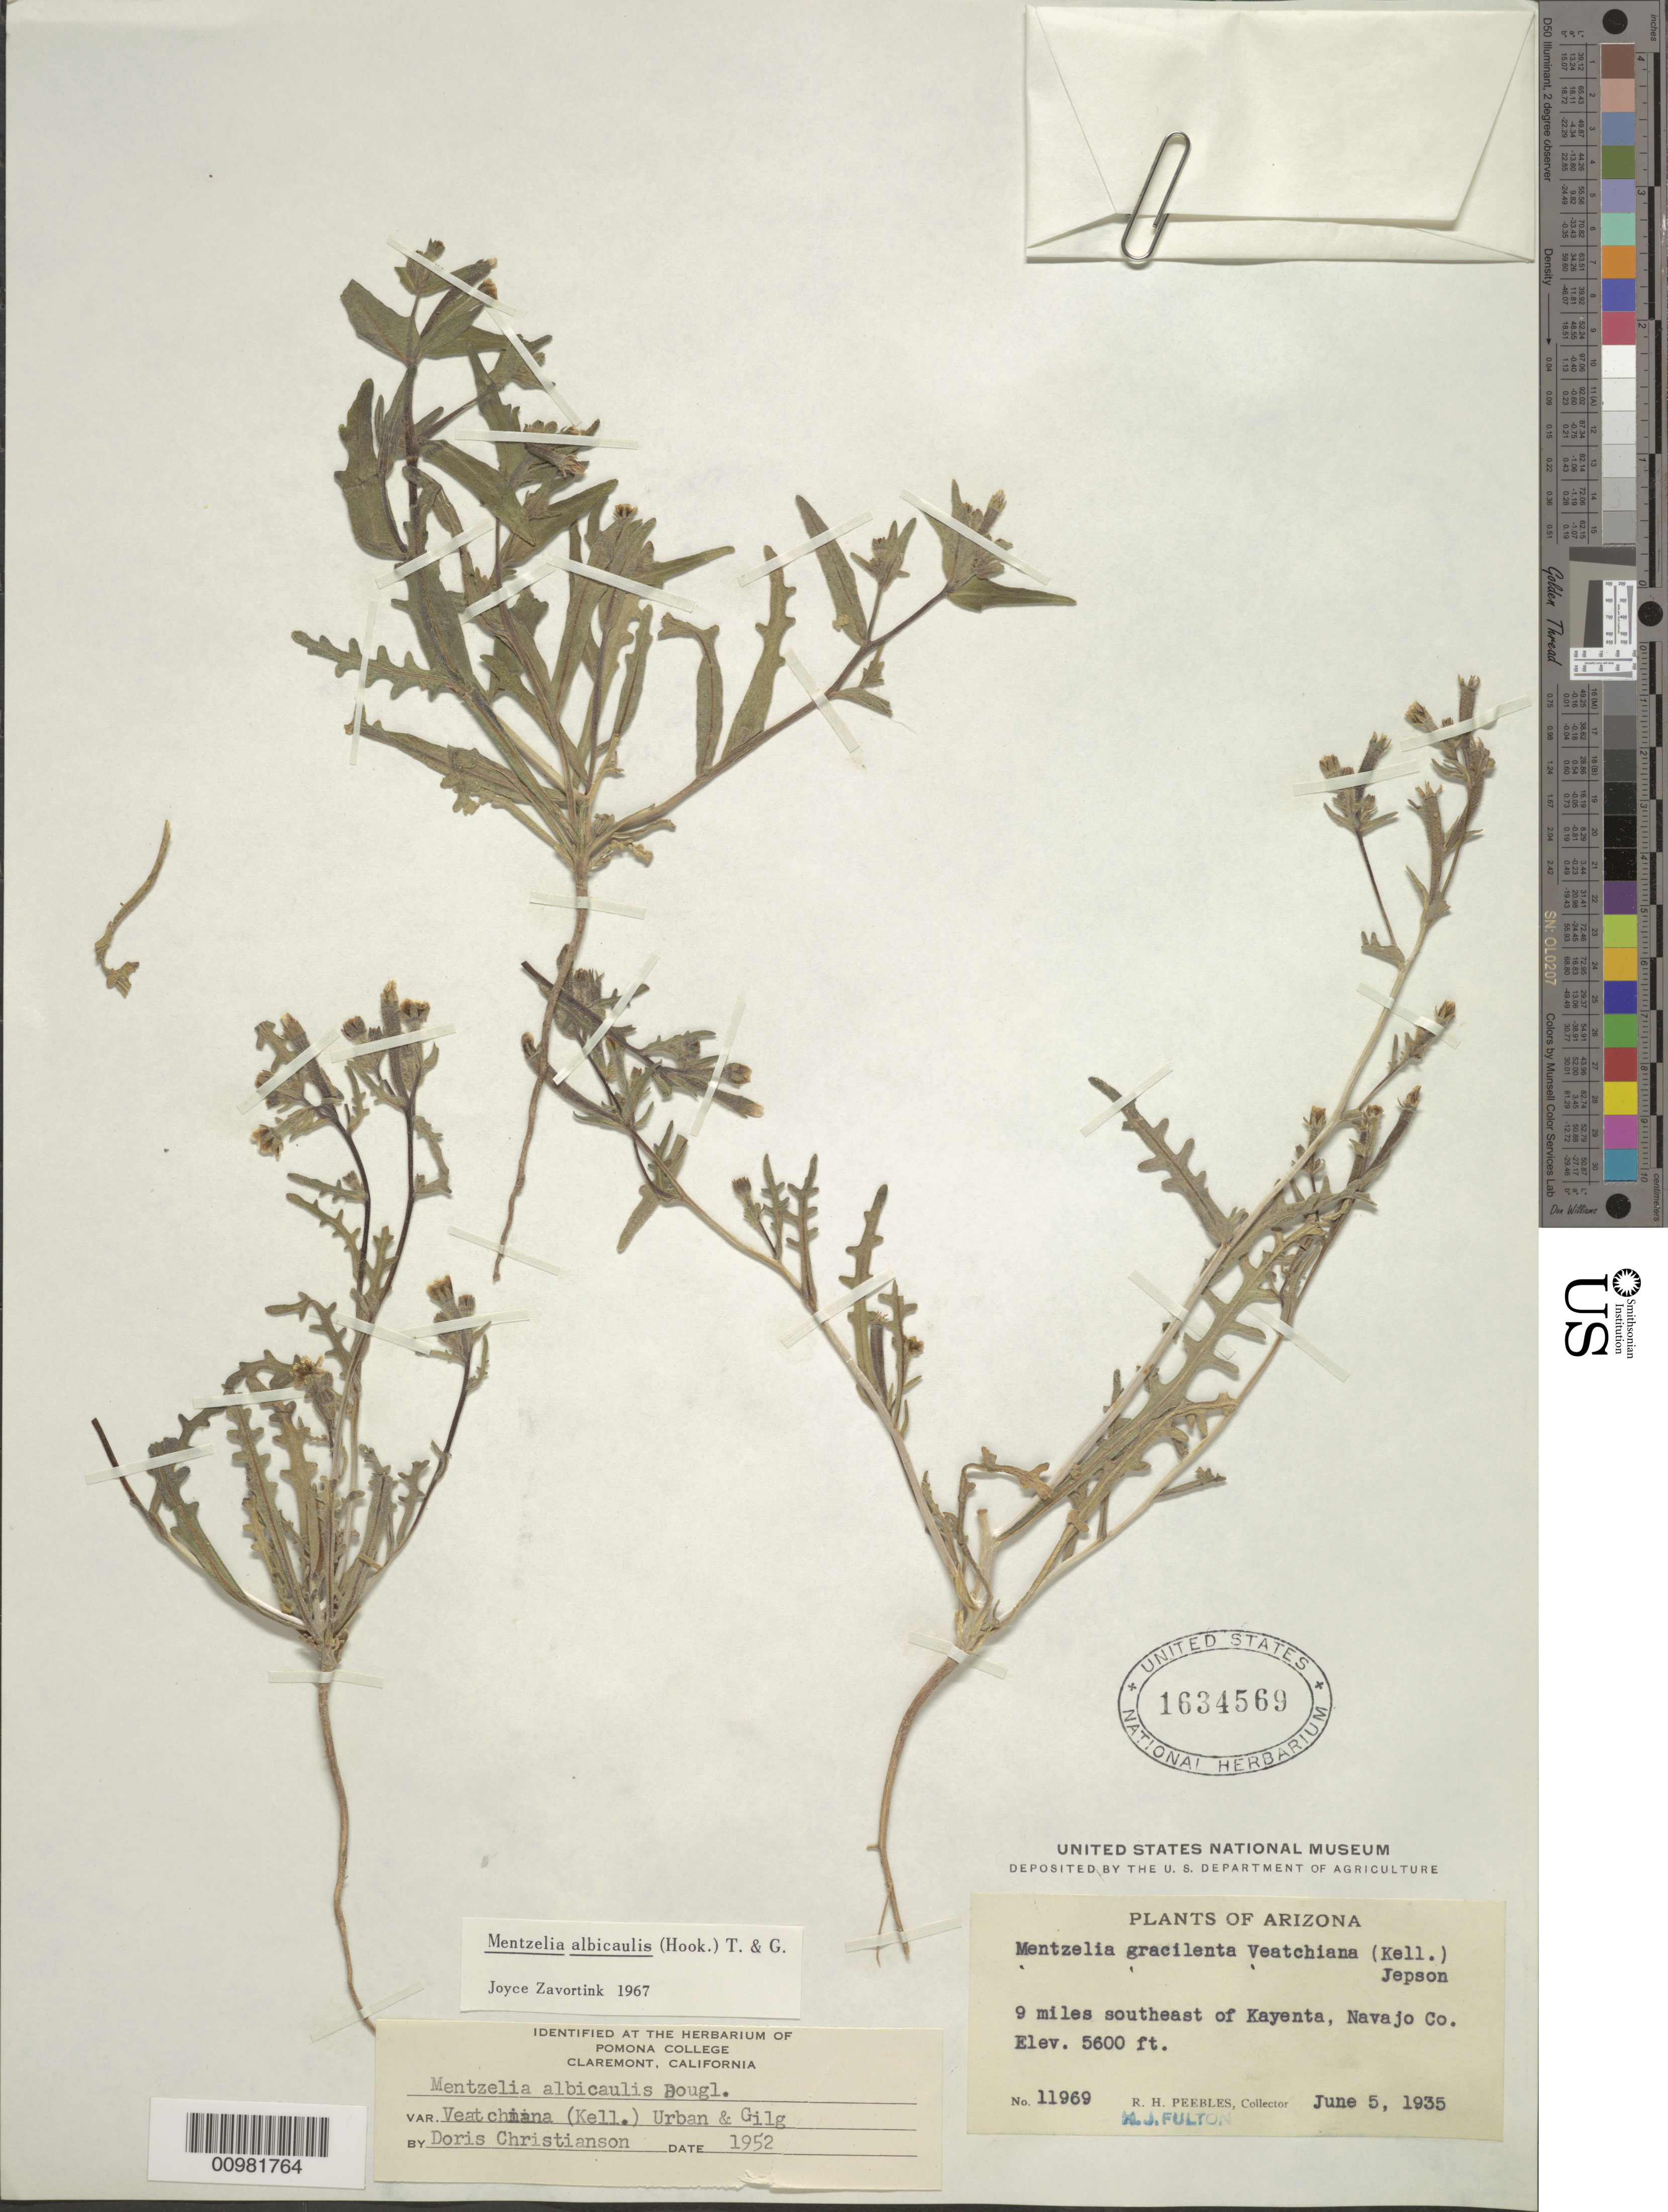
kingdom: Plantae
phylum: Tracheophyta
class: Magnoliopsida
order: Cornales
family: Loasaceae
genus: Mentzelia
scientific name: Mentzelia albicaulis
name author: (Douglas ex Hook.) Douglas ex Torr. & A. Gray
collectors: R. H. Peebles & H. Fulton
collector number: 11969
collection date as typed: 05 Jun 1935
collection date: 1935-06-05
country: United States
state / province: Arizona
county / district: Navajo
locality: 9 mi. SE of Kayenta Navajo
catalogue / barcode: US 1634569